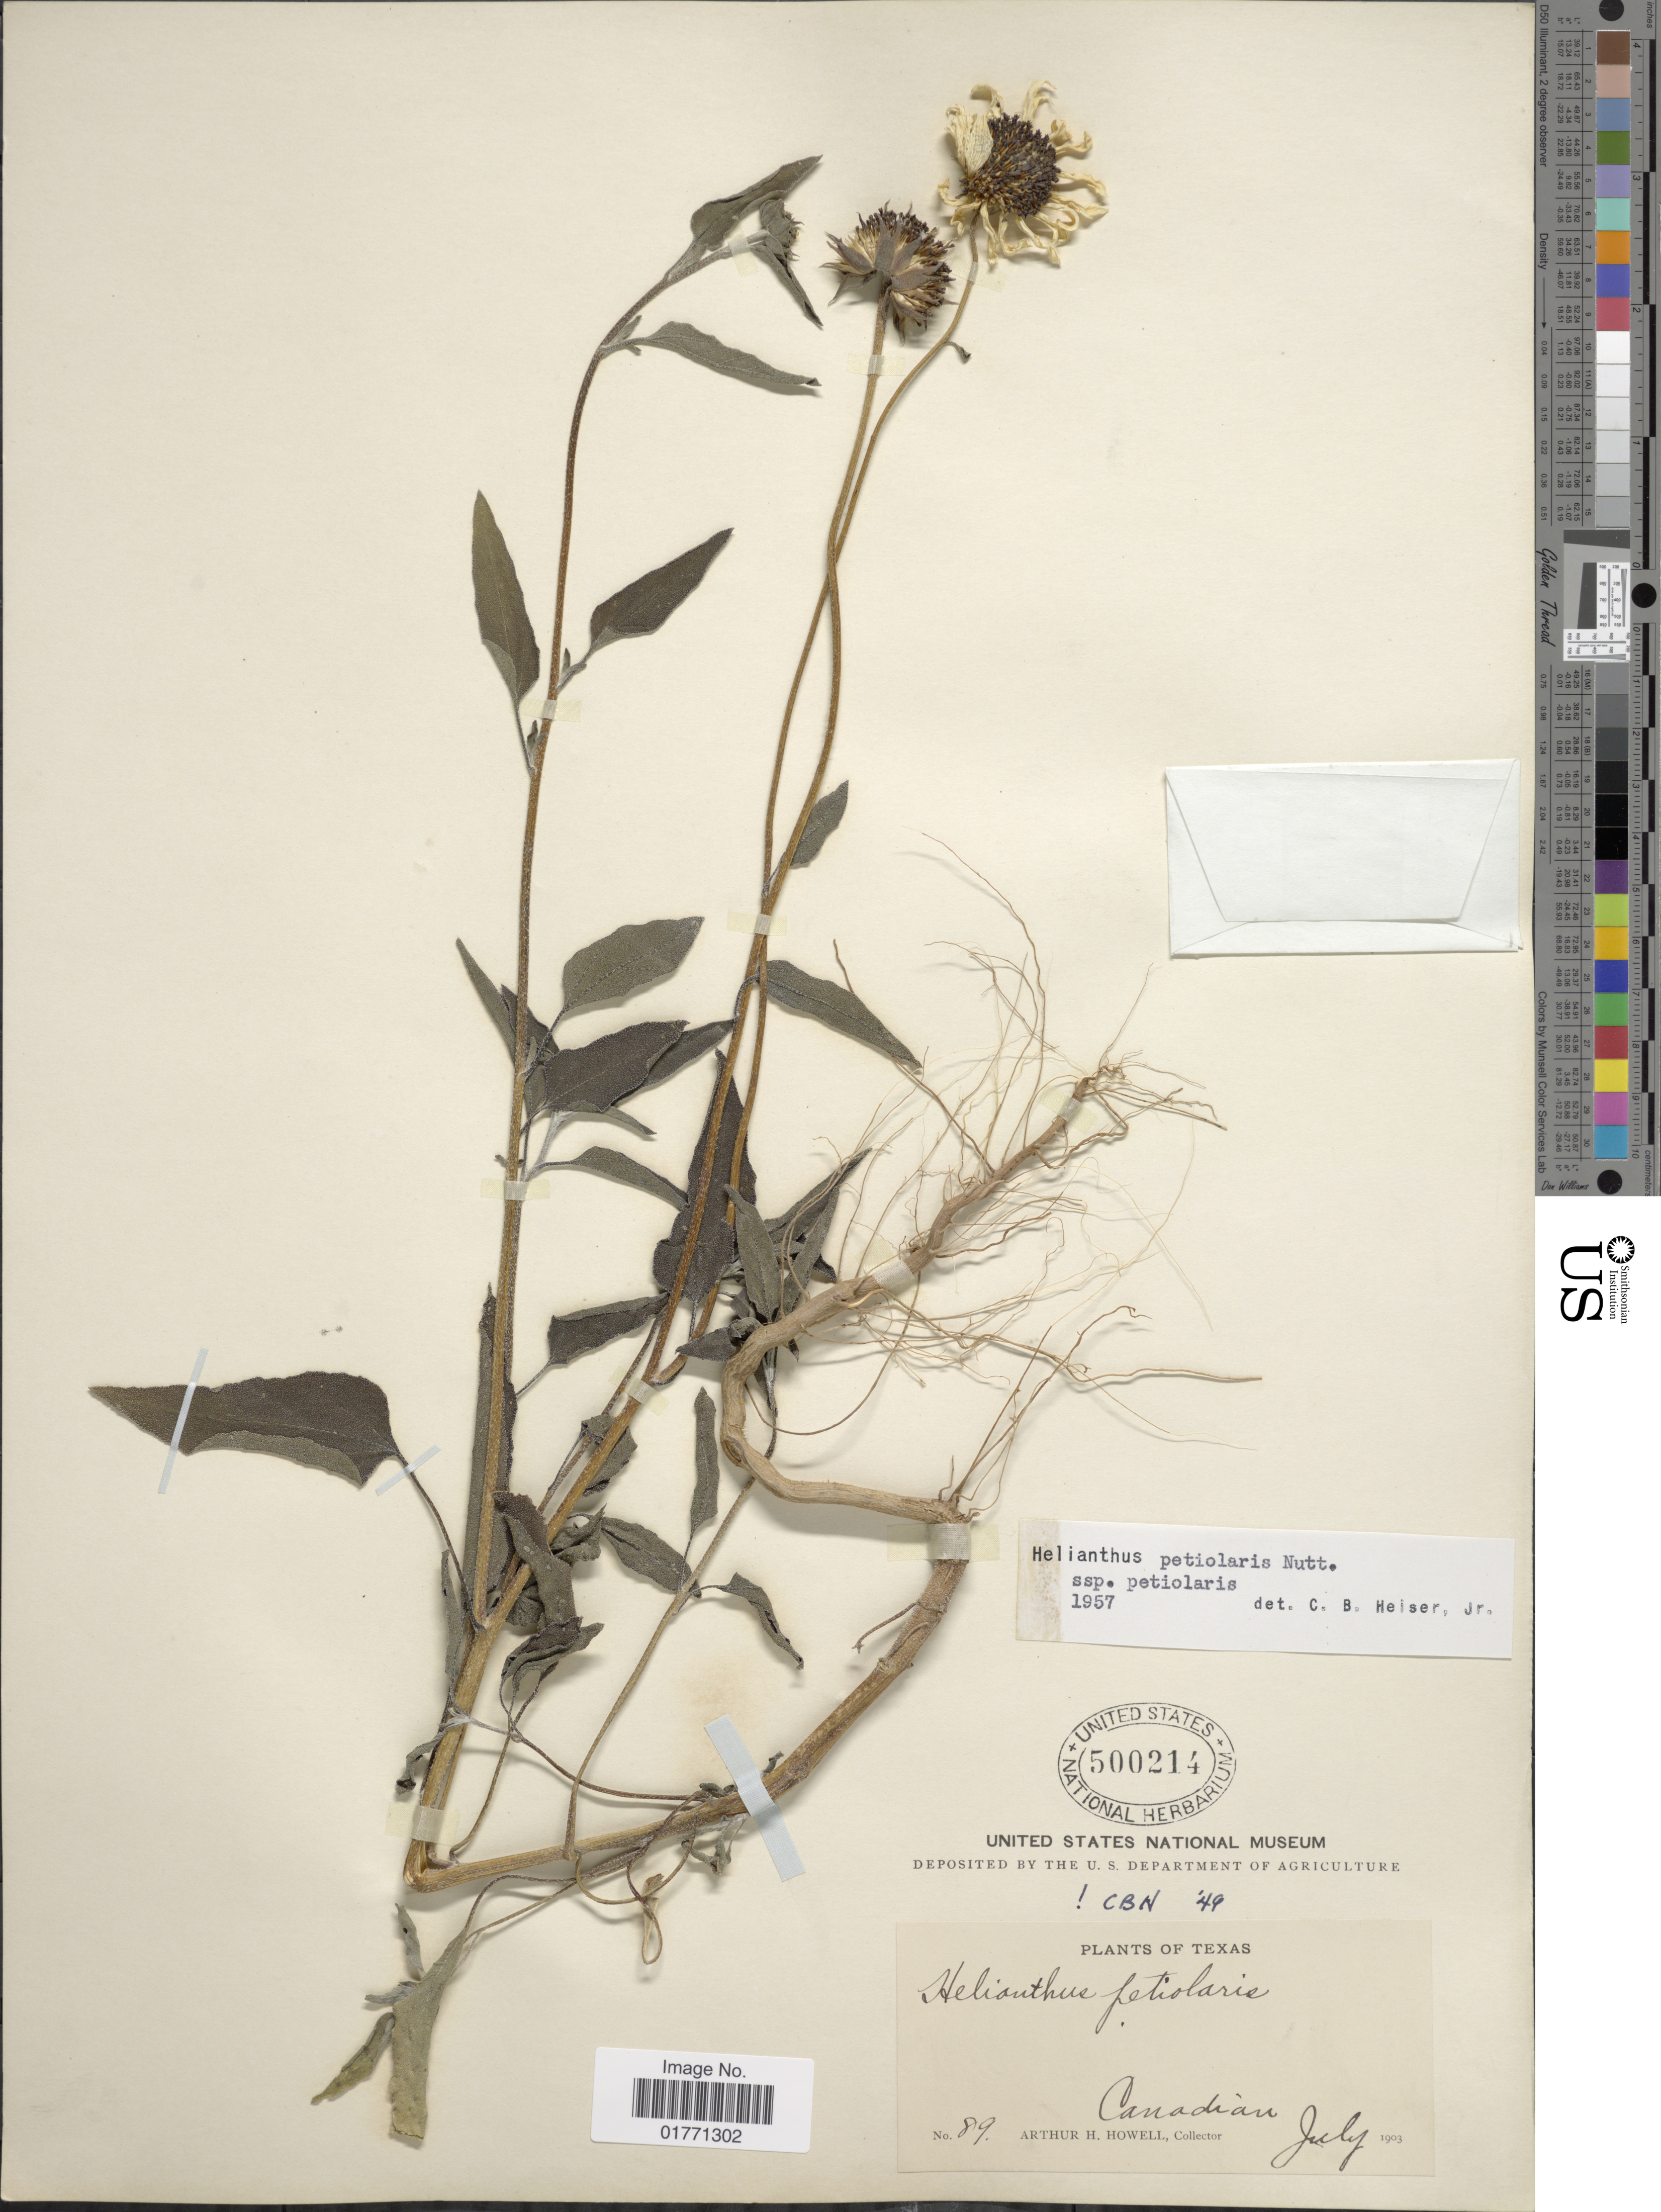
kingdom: Plantae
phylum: Tracheophyta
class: Magnoliopsida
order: Asterales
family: Asteraceae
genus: Helianthus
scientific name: Helianthus petiolaris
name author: Nutt.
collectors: A. Howell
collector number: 89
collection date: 1903-07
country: United States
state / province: Texas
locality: Canadian.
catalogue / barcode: US 500214